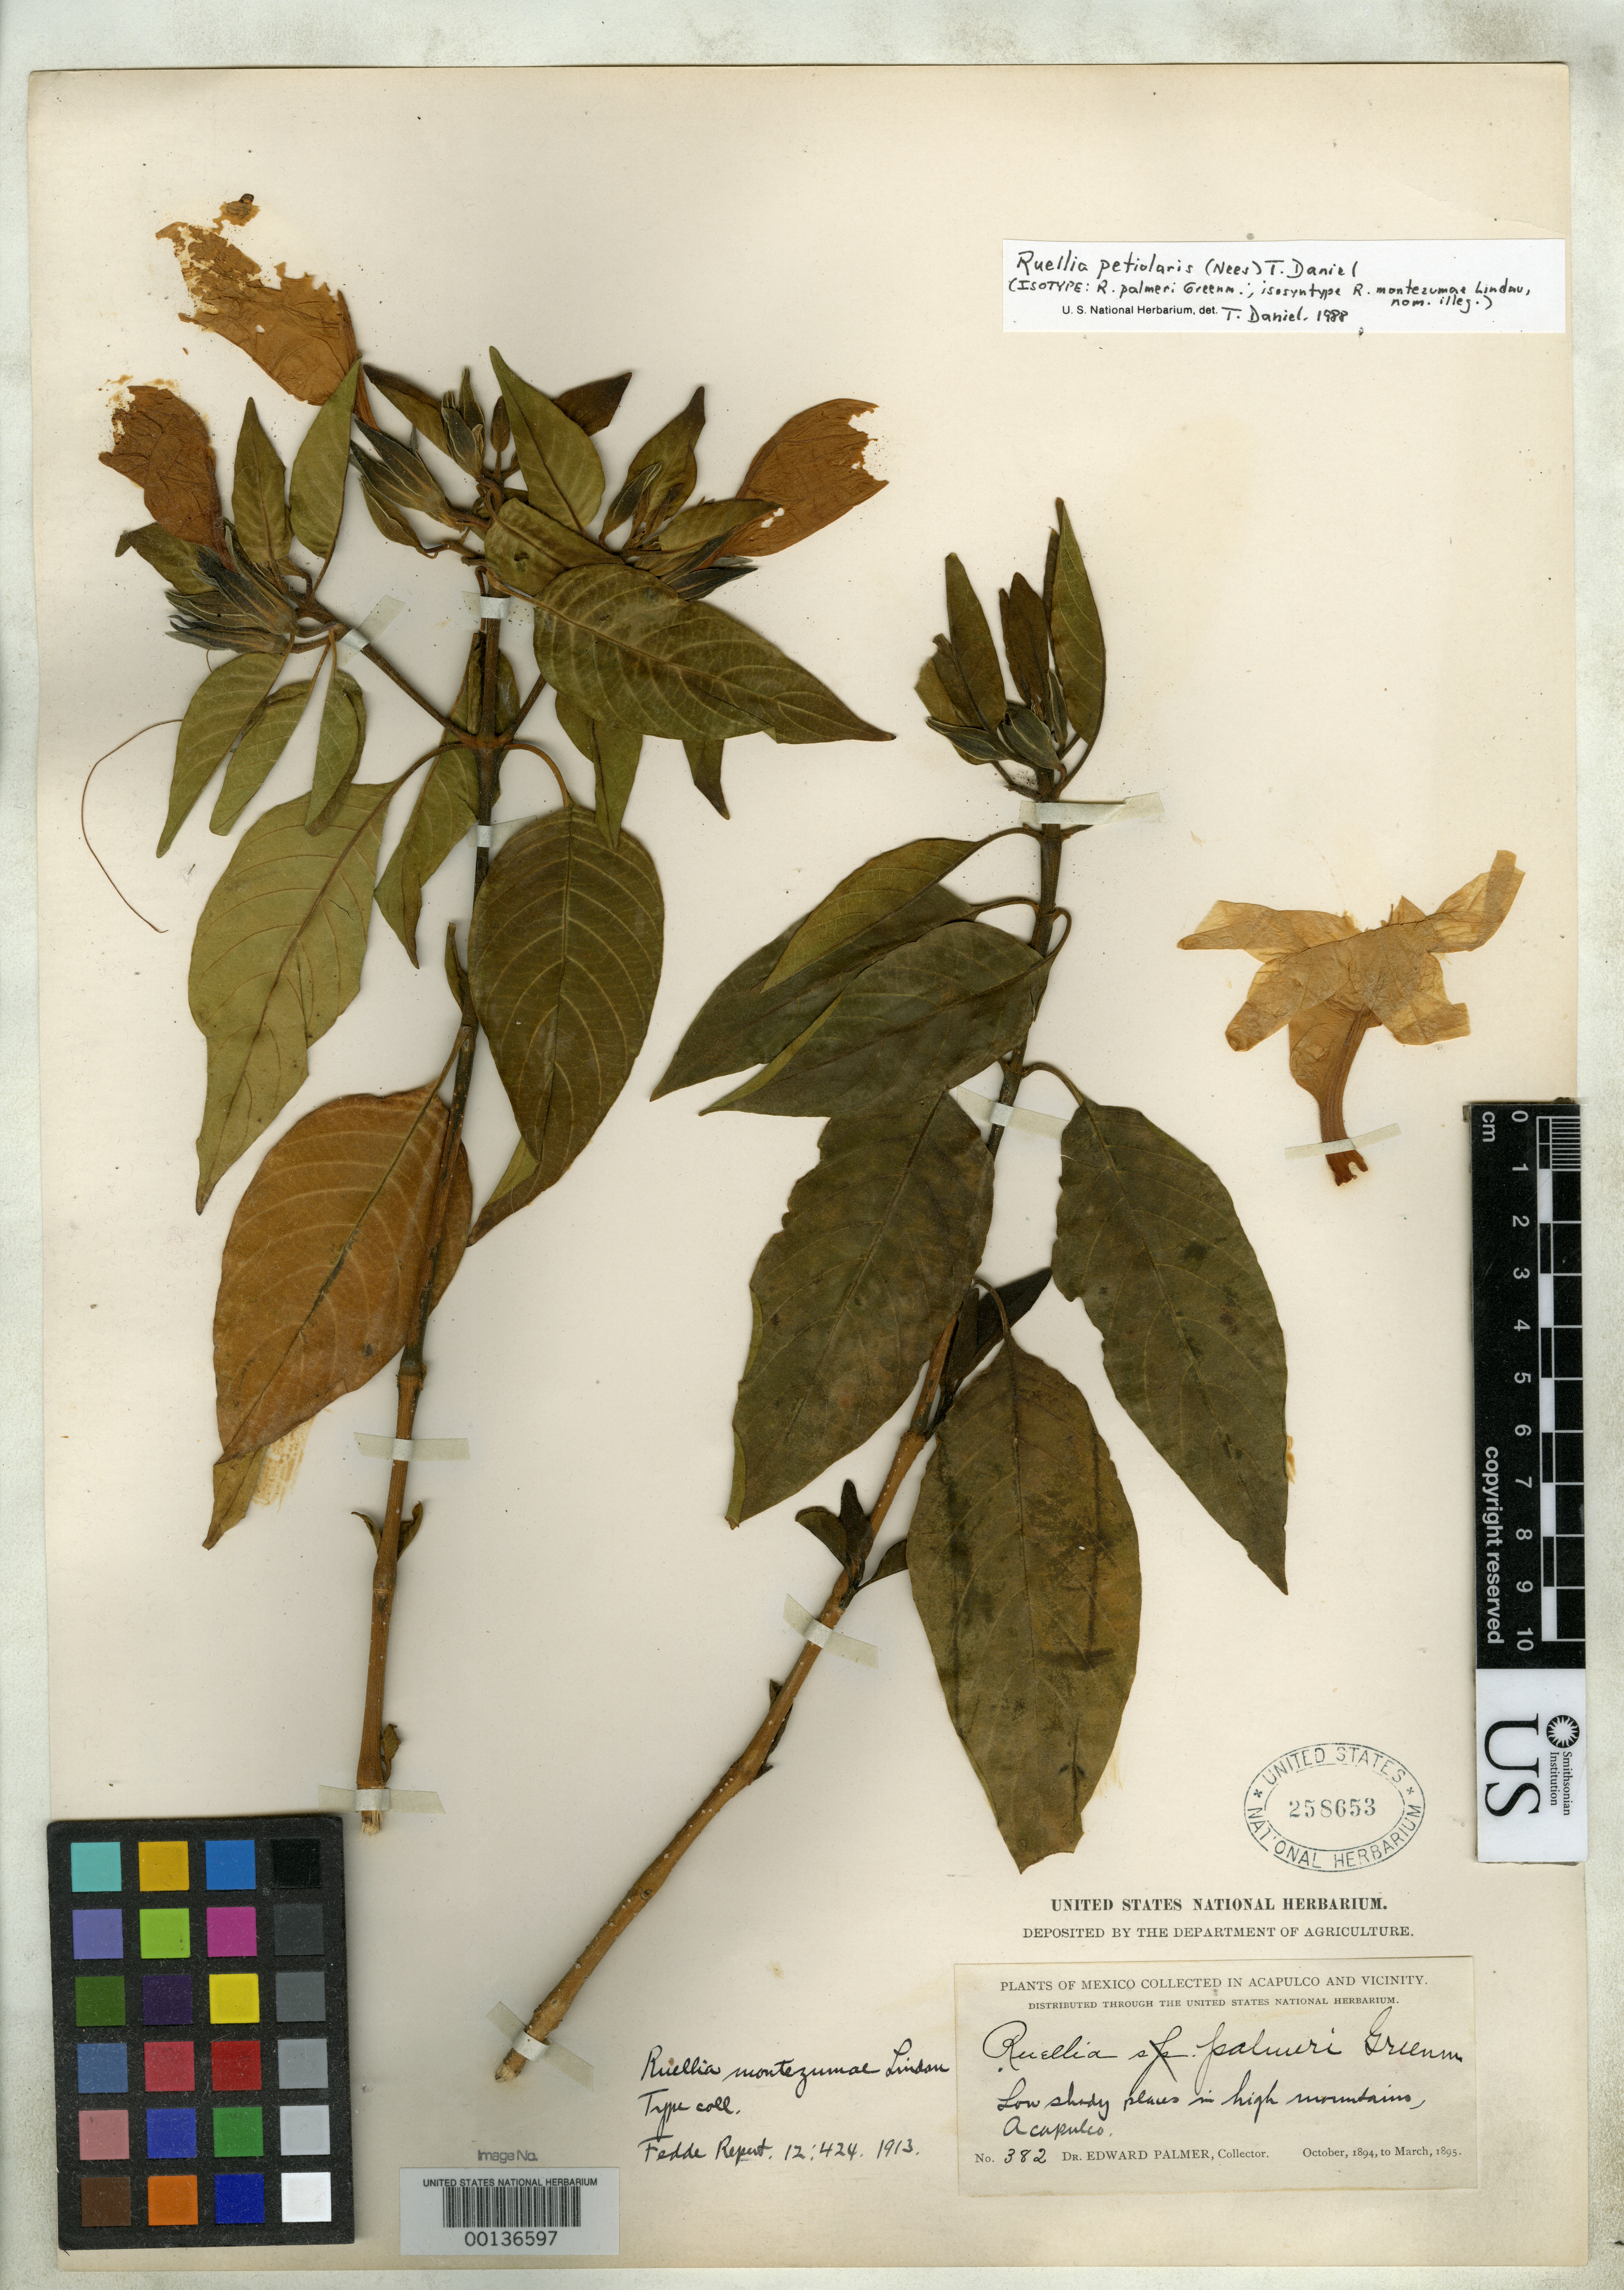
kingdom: Plantae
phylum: Tracheophyta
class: Magnoliopsida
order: Lamiales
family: Acanthaceae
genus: Ruellia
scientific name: Ruellia montezumae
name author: Lindau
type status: Isosyntype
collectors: E. Palmer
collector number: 382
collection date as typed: Oct 1894 to -- Mar 1895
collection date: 1894-10/1895-03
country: Mexico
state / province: Guerrero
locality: Acapulco.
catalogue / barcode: US 258653